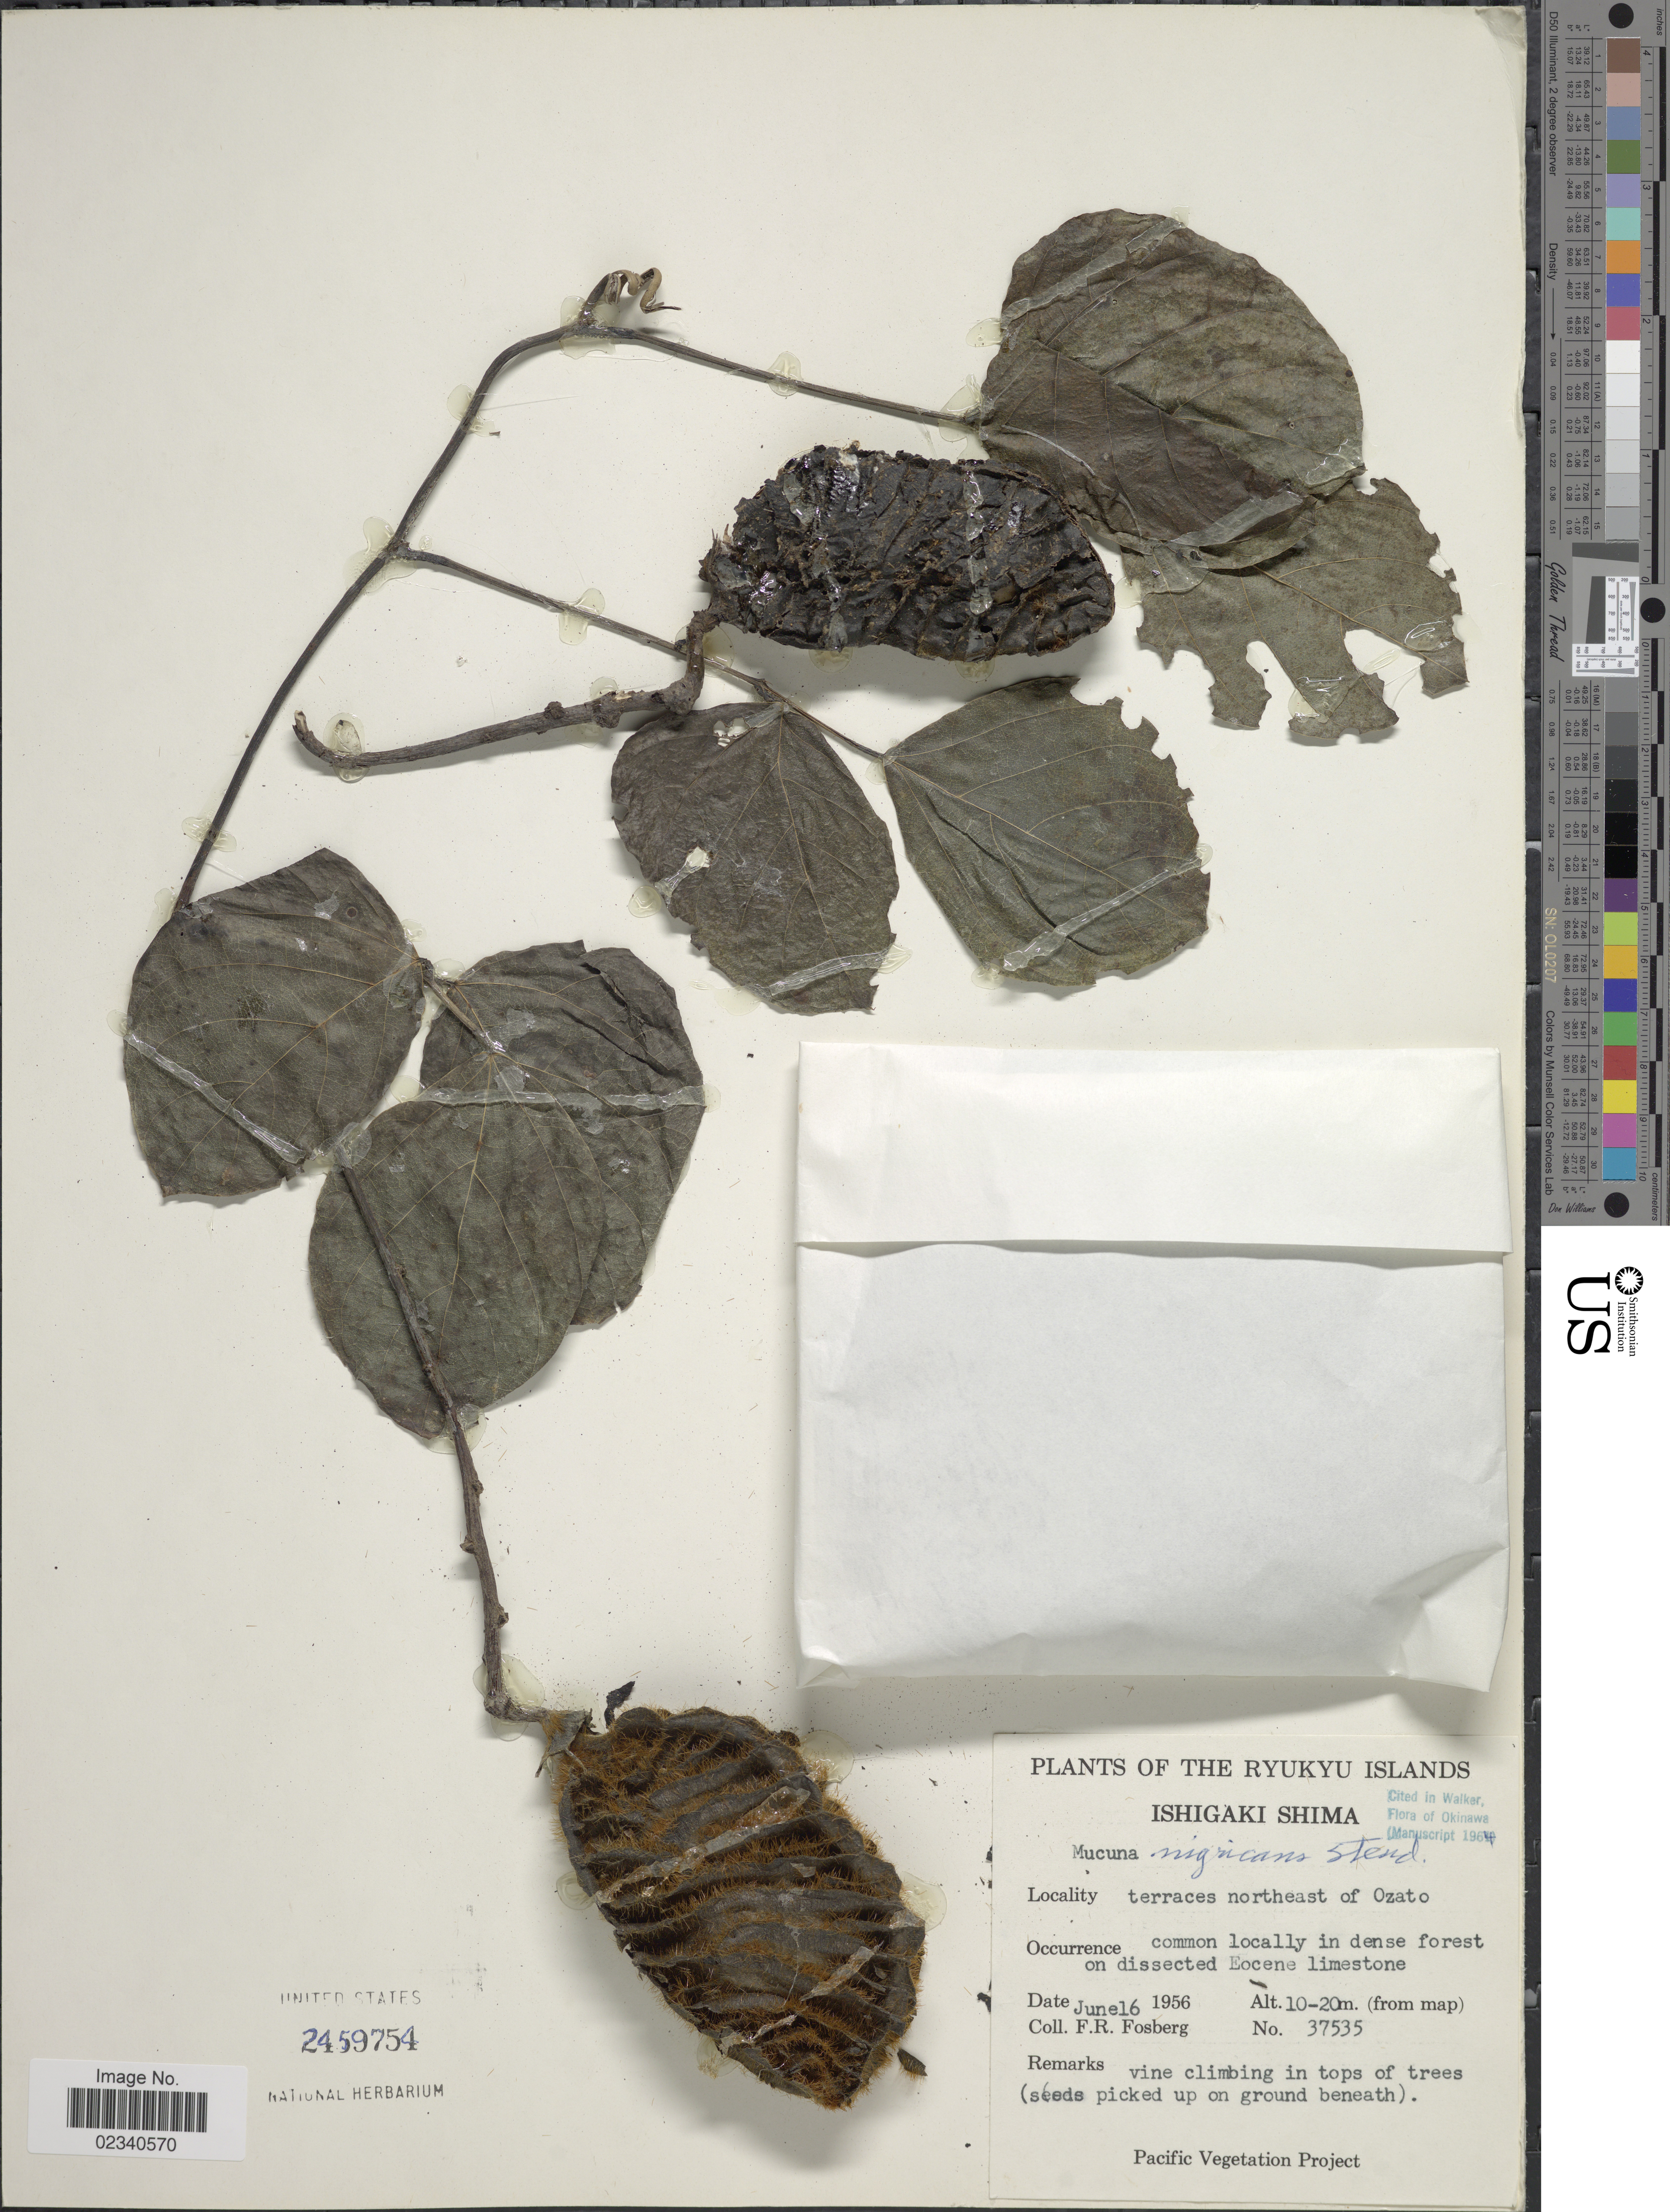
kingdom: Plantae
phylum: Tracheophyta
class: Magnoliopsida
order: Fabales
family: Fabaceae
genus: Mucuna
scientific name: Mucuna nigricans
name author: (Lour.) Steud.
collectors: F. R. Fosberg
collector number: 37535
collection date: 1956-06-16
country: Japan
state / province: Okinawa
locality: Ryukyu Islands. Ishigaki Shima. terraces northeast of Ozato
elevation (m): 10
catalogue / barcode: US 2459754